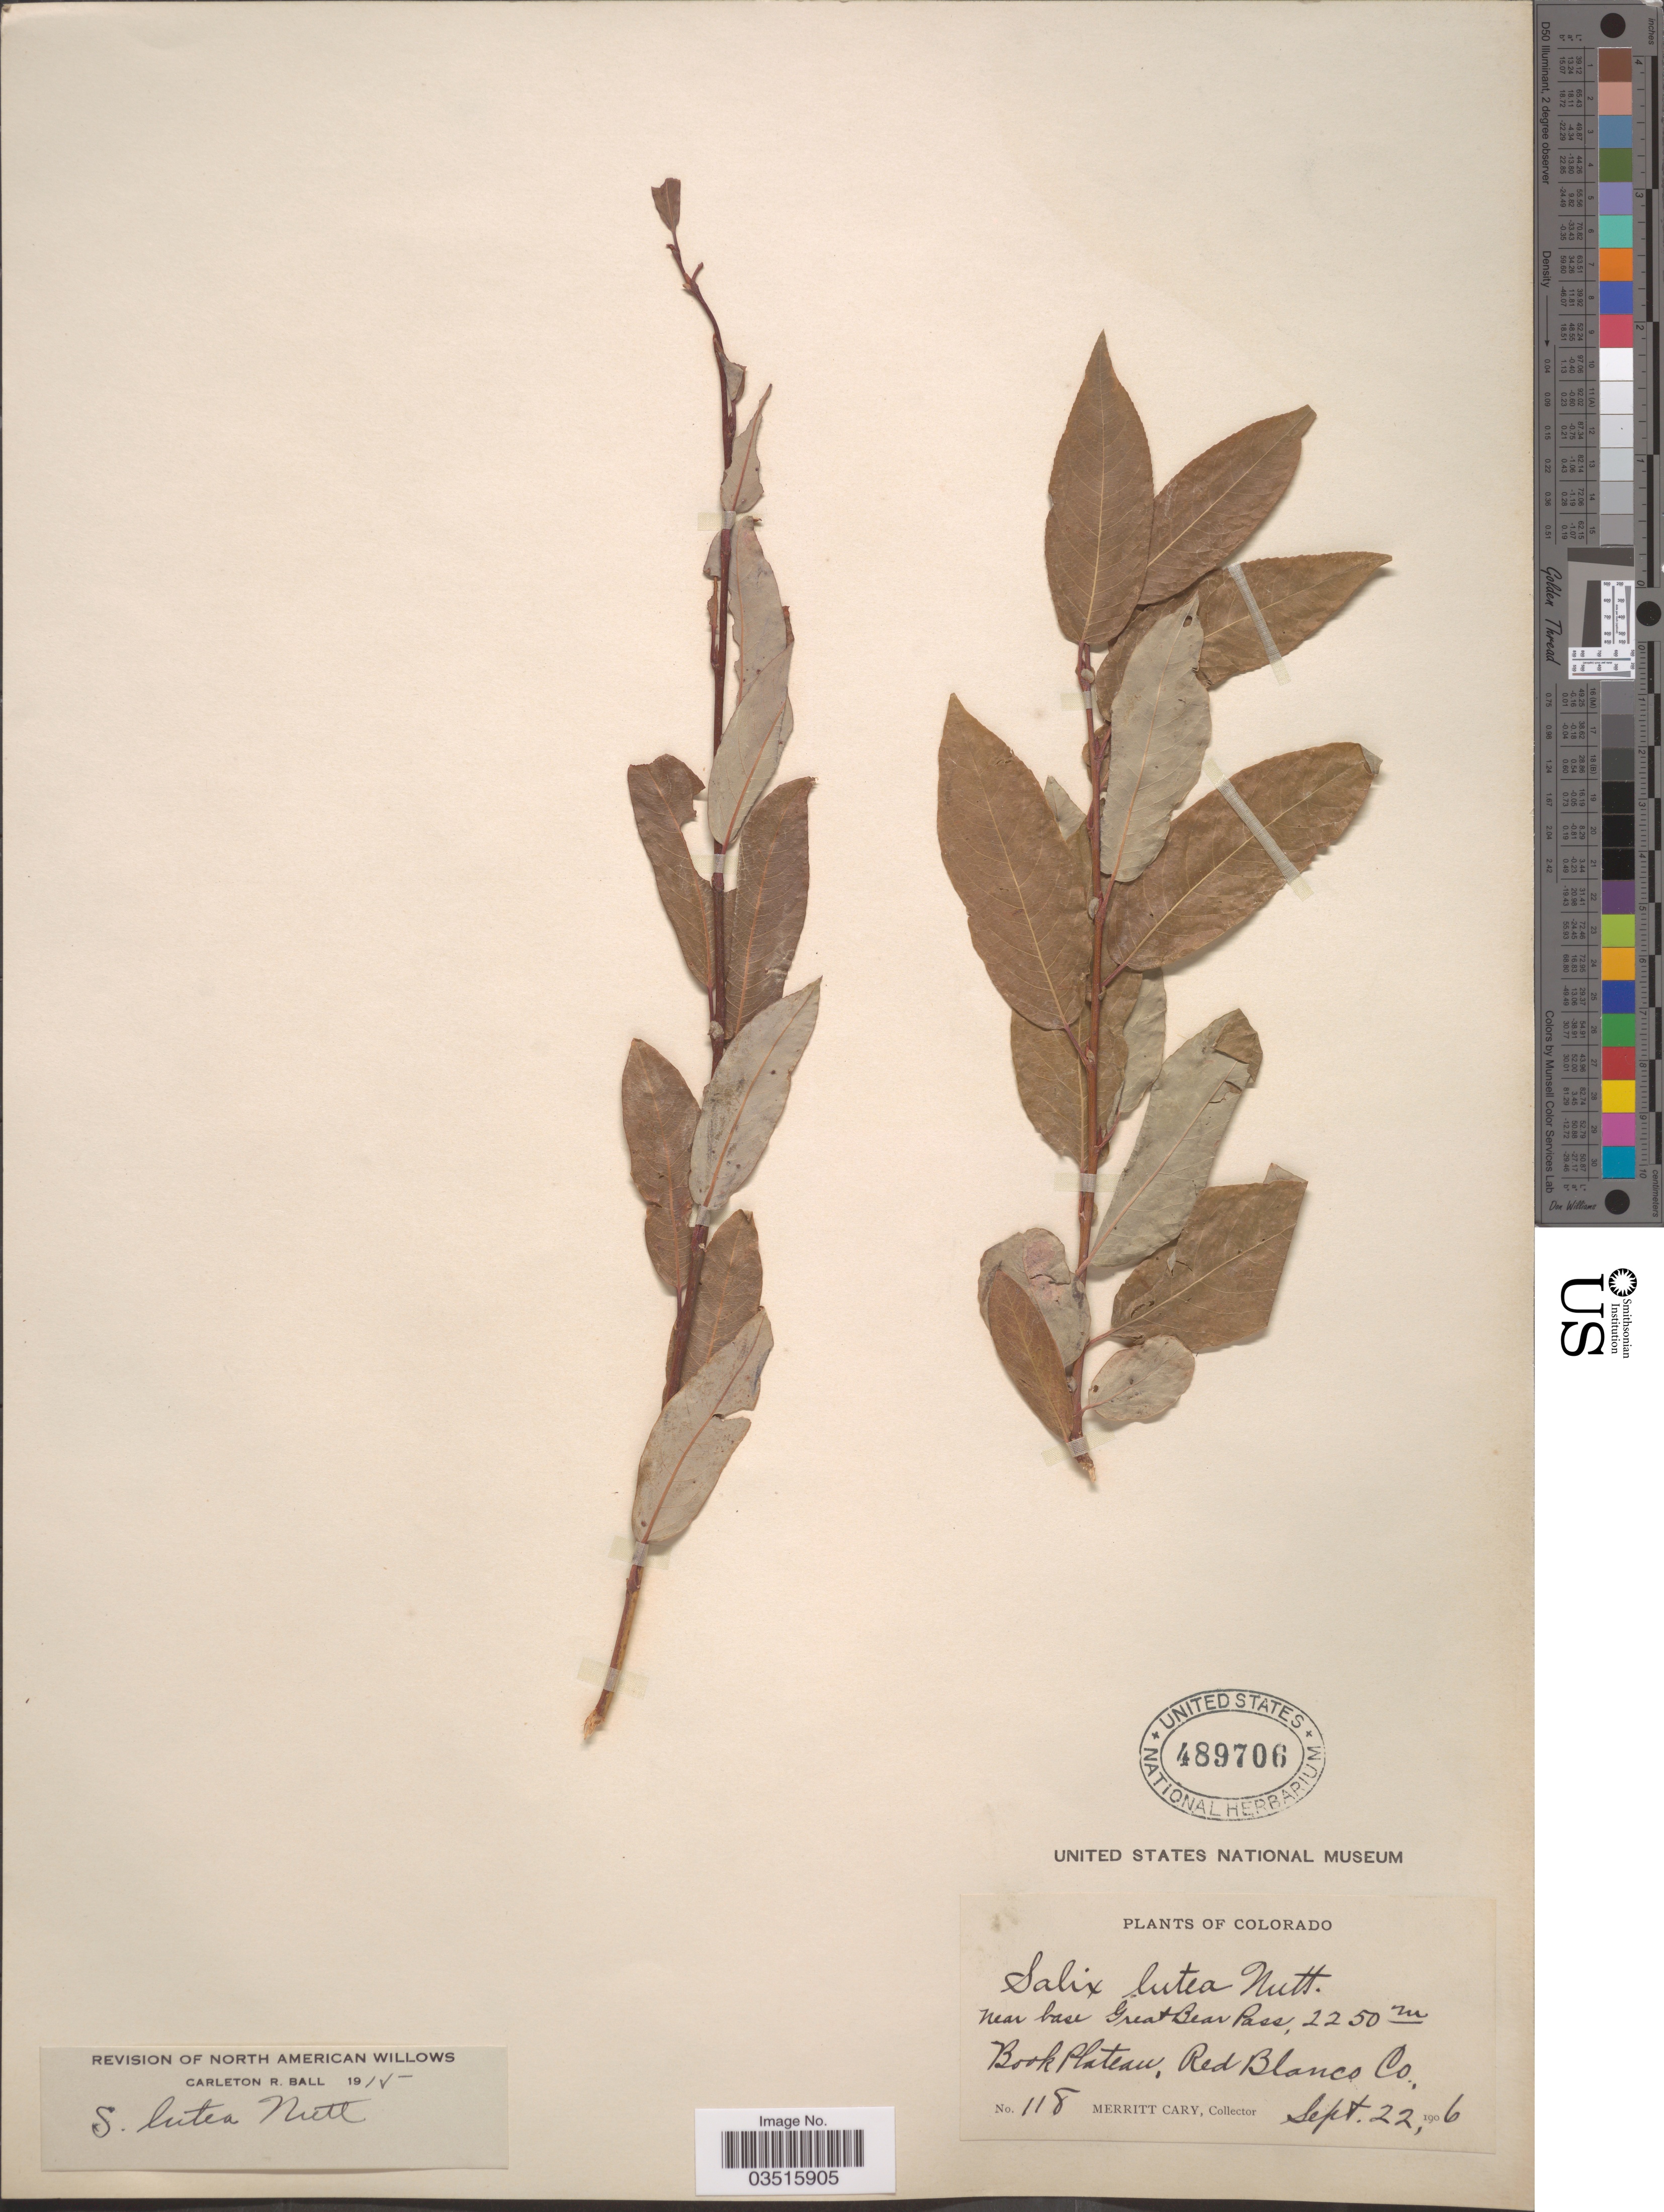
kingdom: Plantae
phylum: Tracheophyta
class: Magnoliopsida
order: Malpighiales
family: Salicaceae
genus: Salix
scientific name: Salix monticola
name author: Bebb.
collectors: M. Cary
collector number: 118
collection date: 1906-09-22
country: United States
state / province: Colorado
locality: Near base Great Bear Pass, Book Plateau, Red Blanco Co.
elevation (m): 2250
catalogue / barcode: US 489706